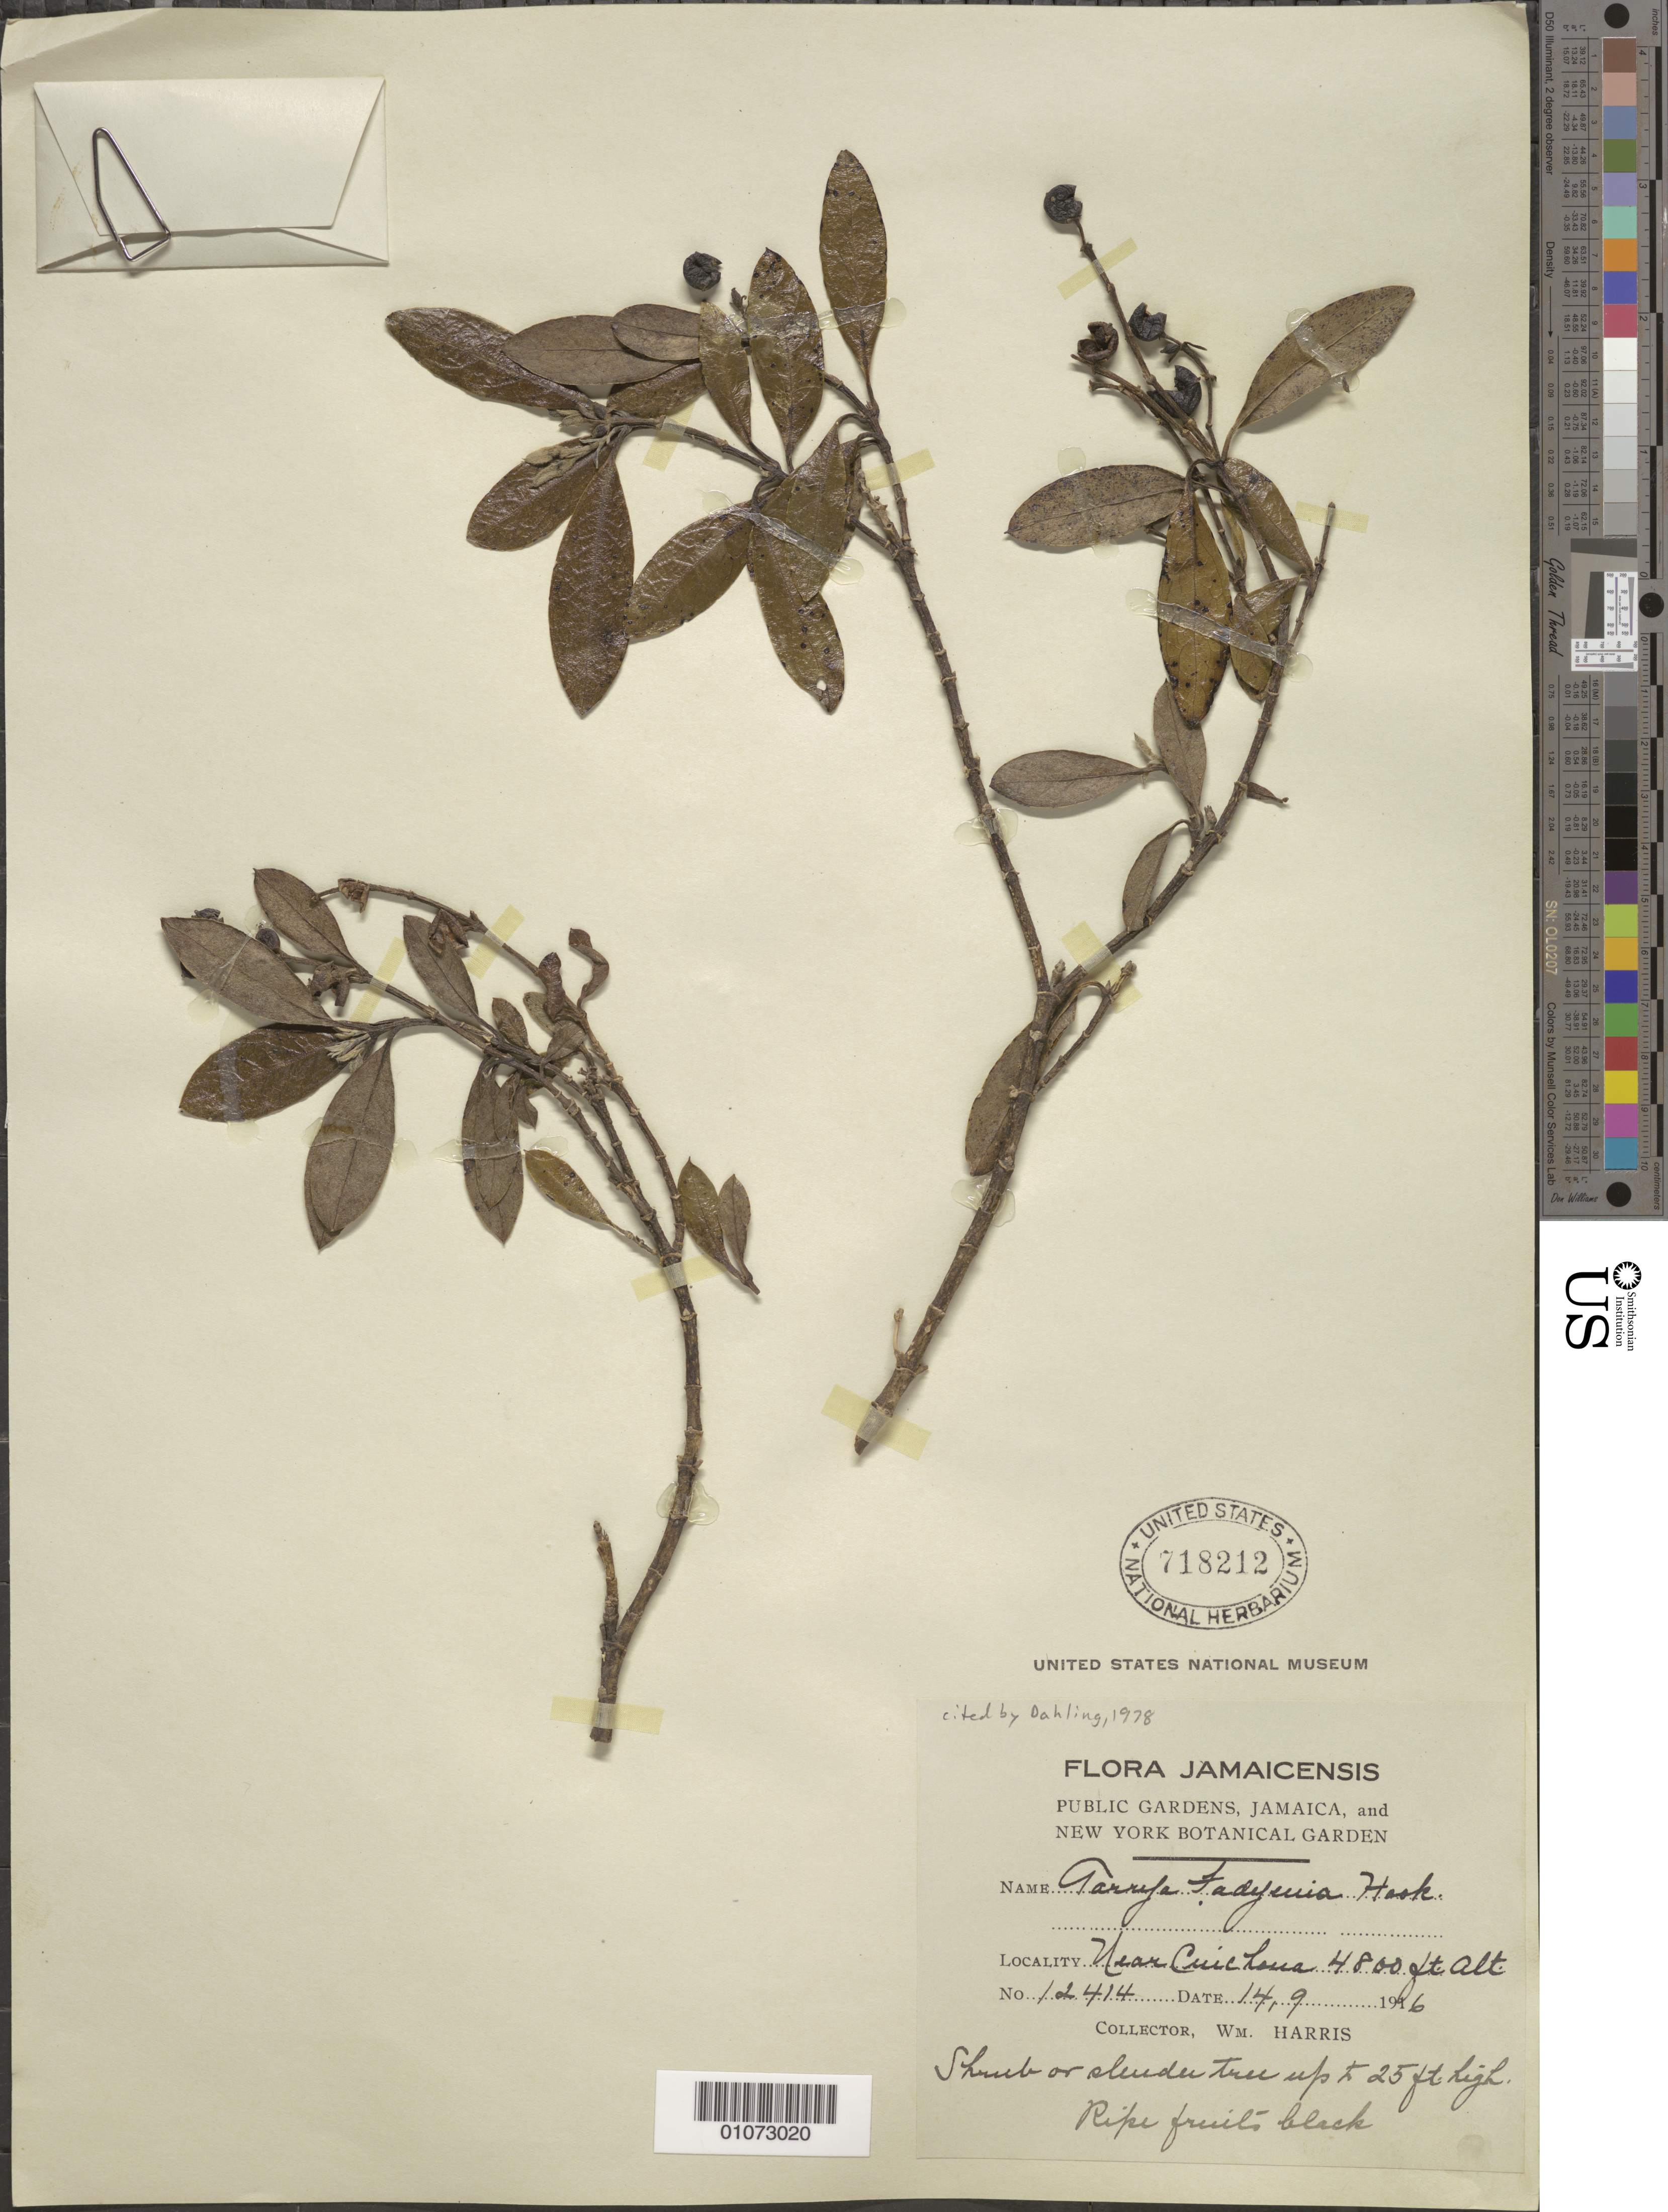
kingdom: Plantae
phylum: Tracheophyta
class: Magnoliopsida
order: Garryales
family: Garryaceae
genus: Garrya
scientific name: Garrya fadyenii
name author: Hook.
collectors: W. Harris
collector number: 12414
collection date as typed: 14 Sep 1916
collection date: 1916-09-14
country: Jamaica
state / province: Saint Andrew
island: Jamaica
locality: near Cinchona.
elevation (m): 1463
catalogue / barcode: US 718212